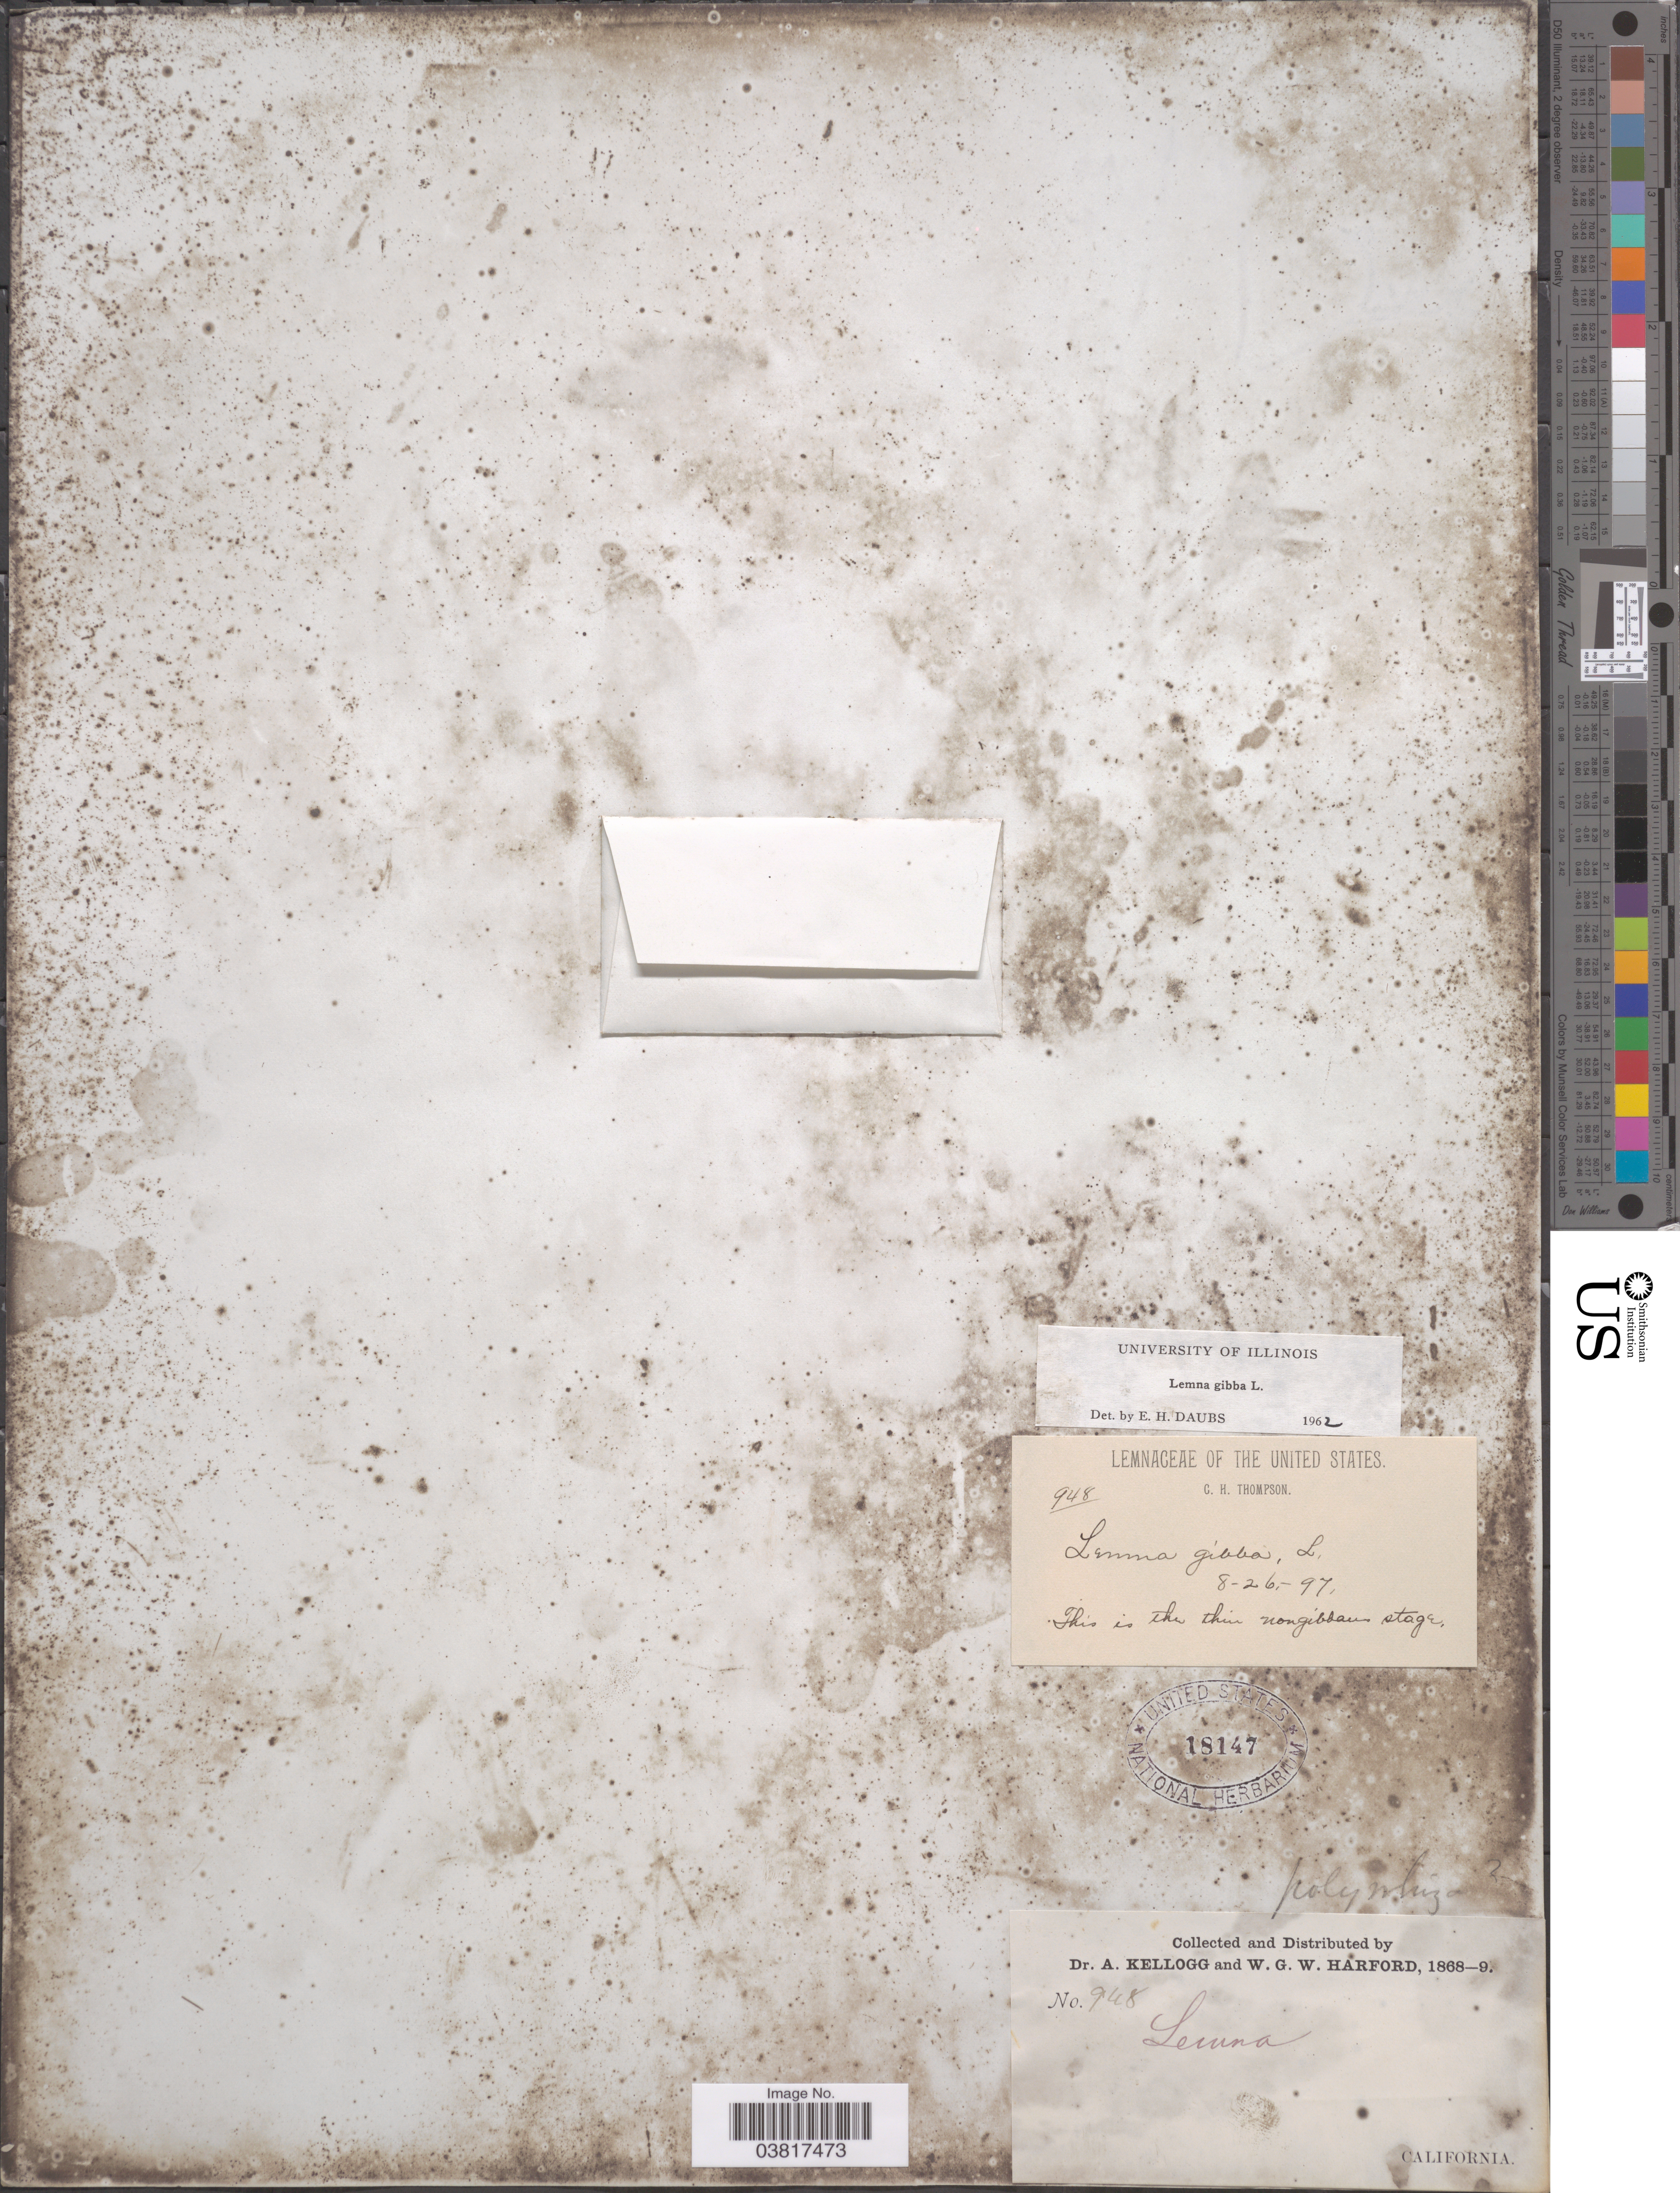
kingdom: Plantae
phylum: Tracheophyta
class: Liliopsida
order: Alismatales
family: Araceae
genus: Lemna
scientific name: Lemna gibba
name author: L.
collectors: A. Kellogg & W. G. W. Harford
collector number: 948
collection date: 1868/1869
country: United States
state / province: California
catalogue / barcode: US 18147